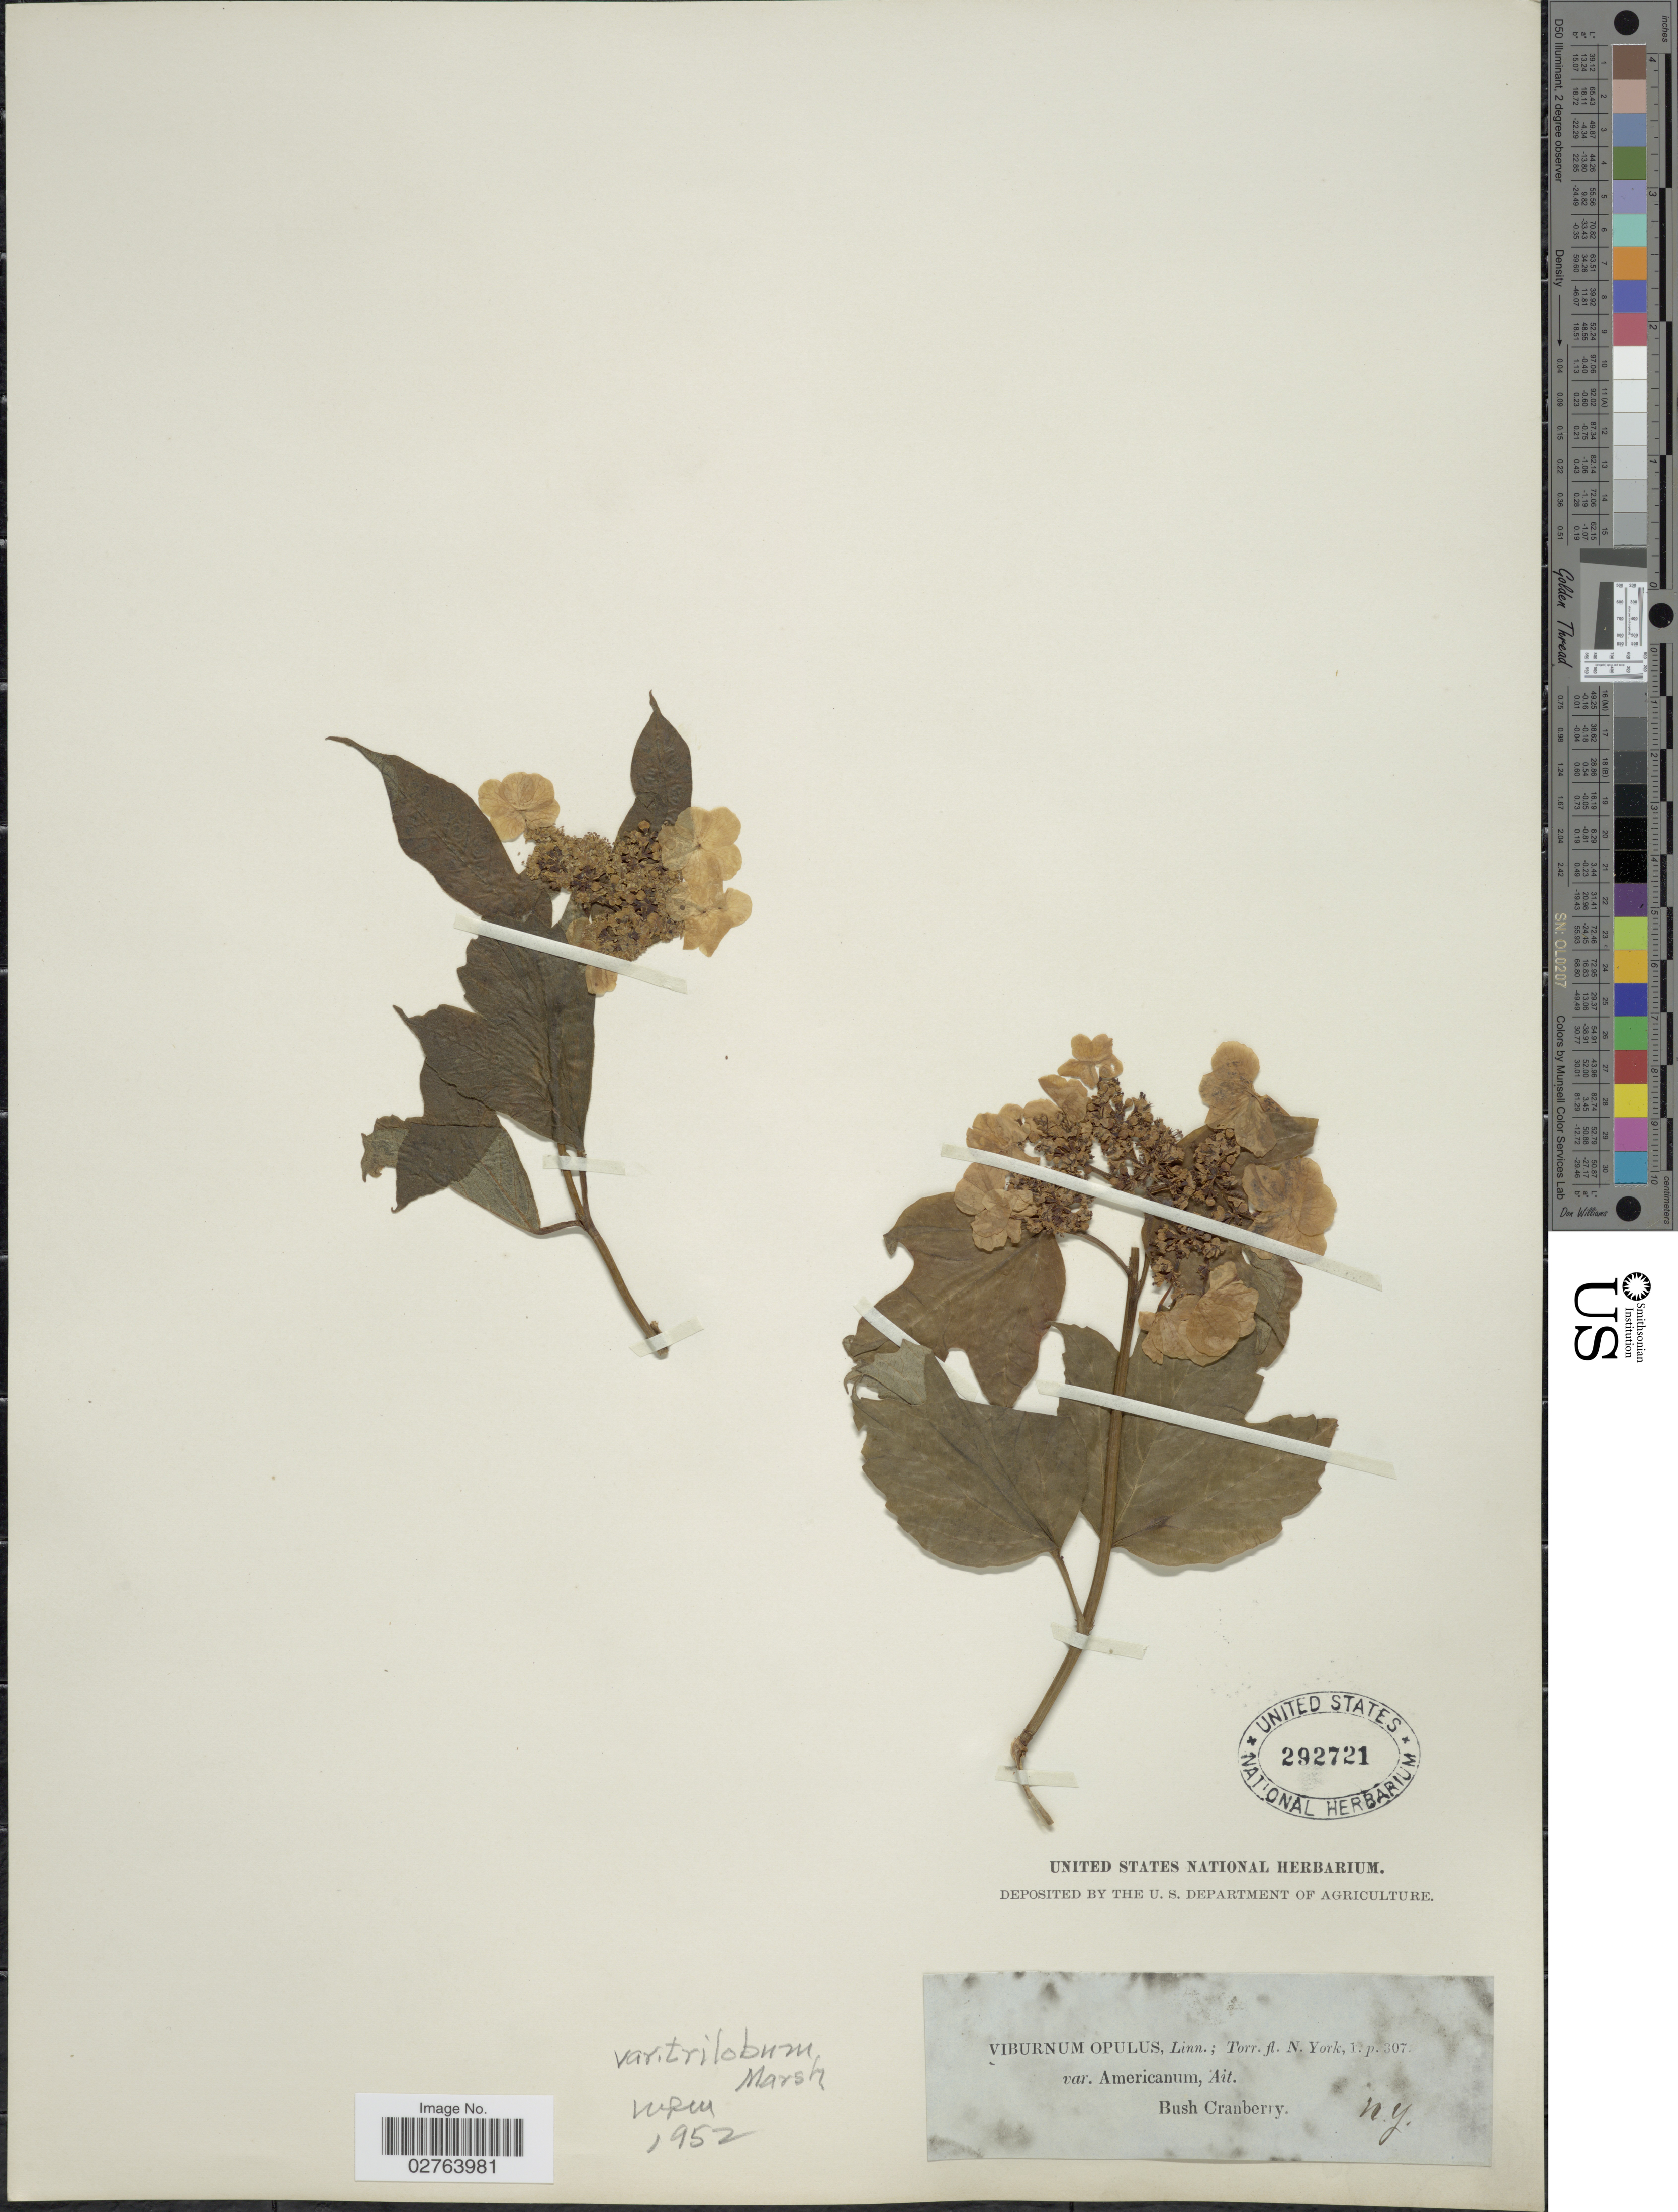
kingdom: Plantae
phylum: Tracheophyta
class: Magnoliopsida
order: Dipsacales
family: Viburnaceae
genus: Viburnum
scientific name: Viburnum opulus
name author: L.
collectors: J. Torrey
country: United States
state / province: New York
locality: Bush Cranberry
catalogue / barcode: US 292721